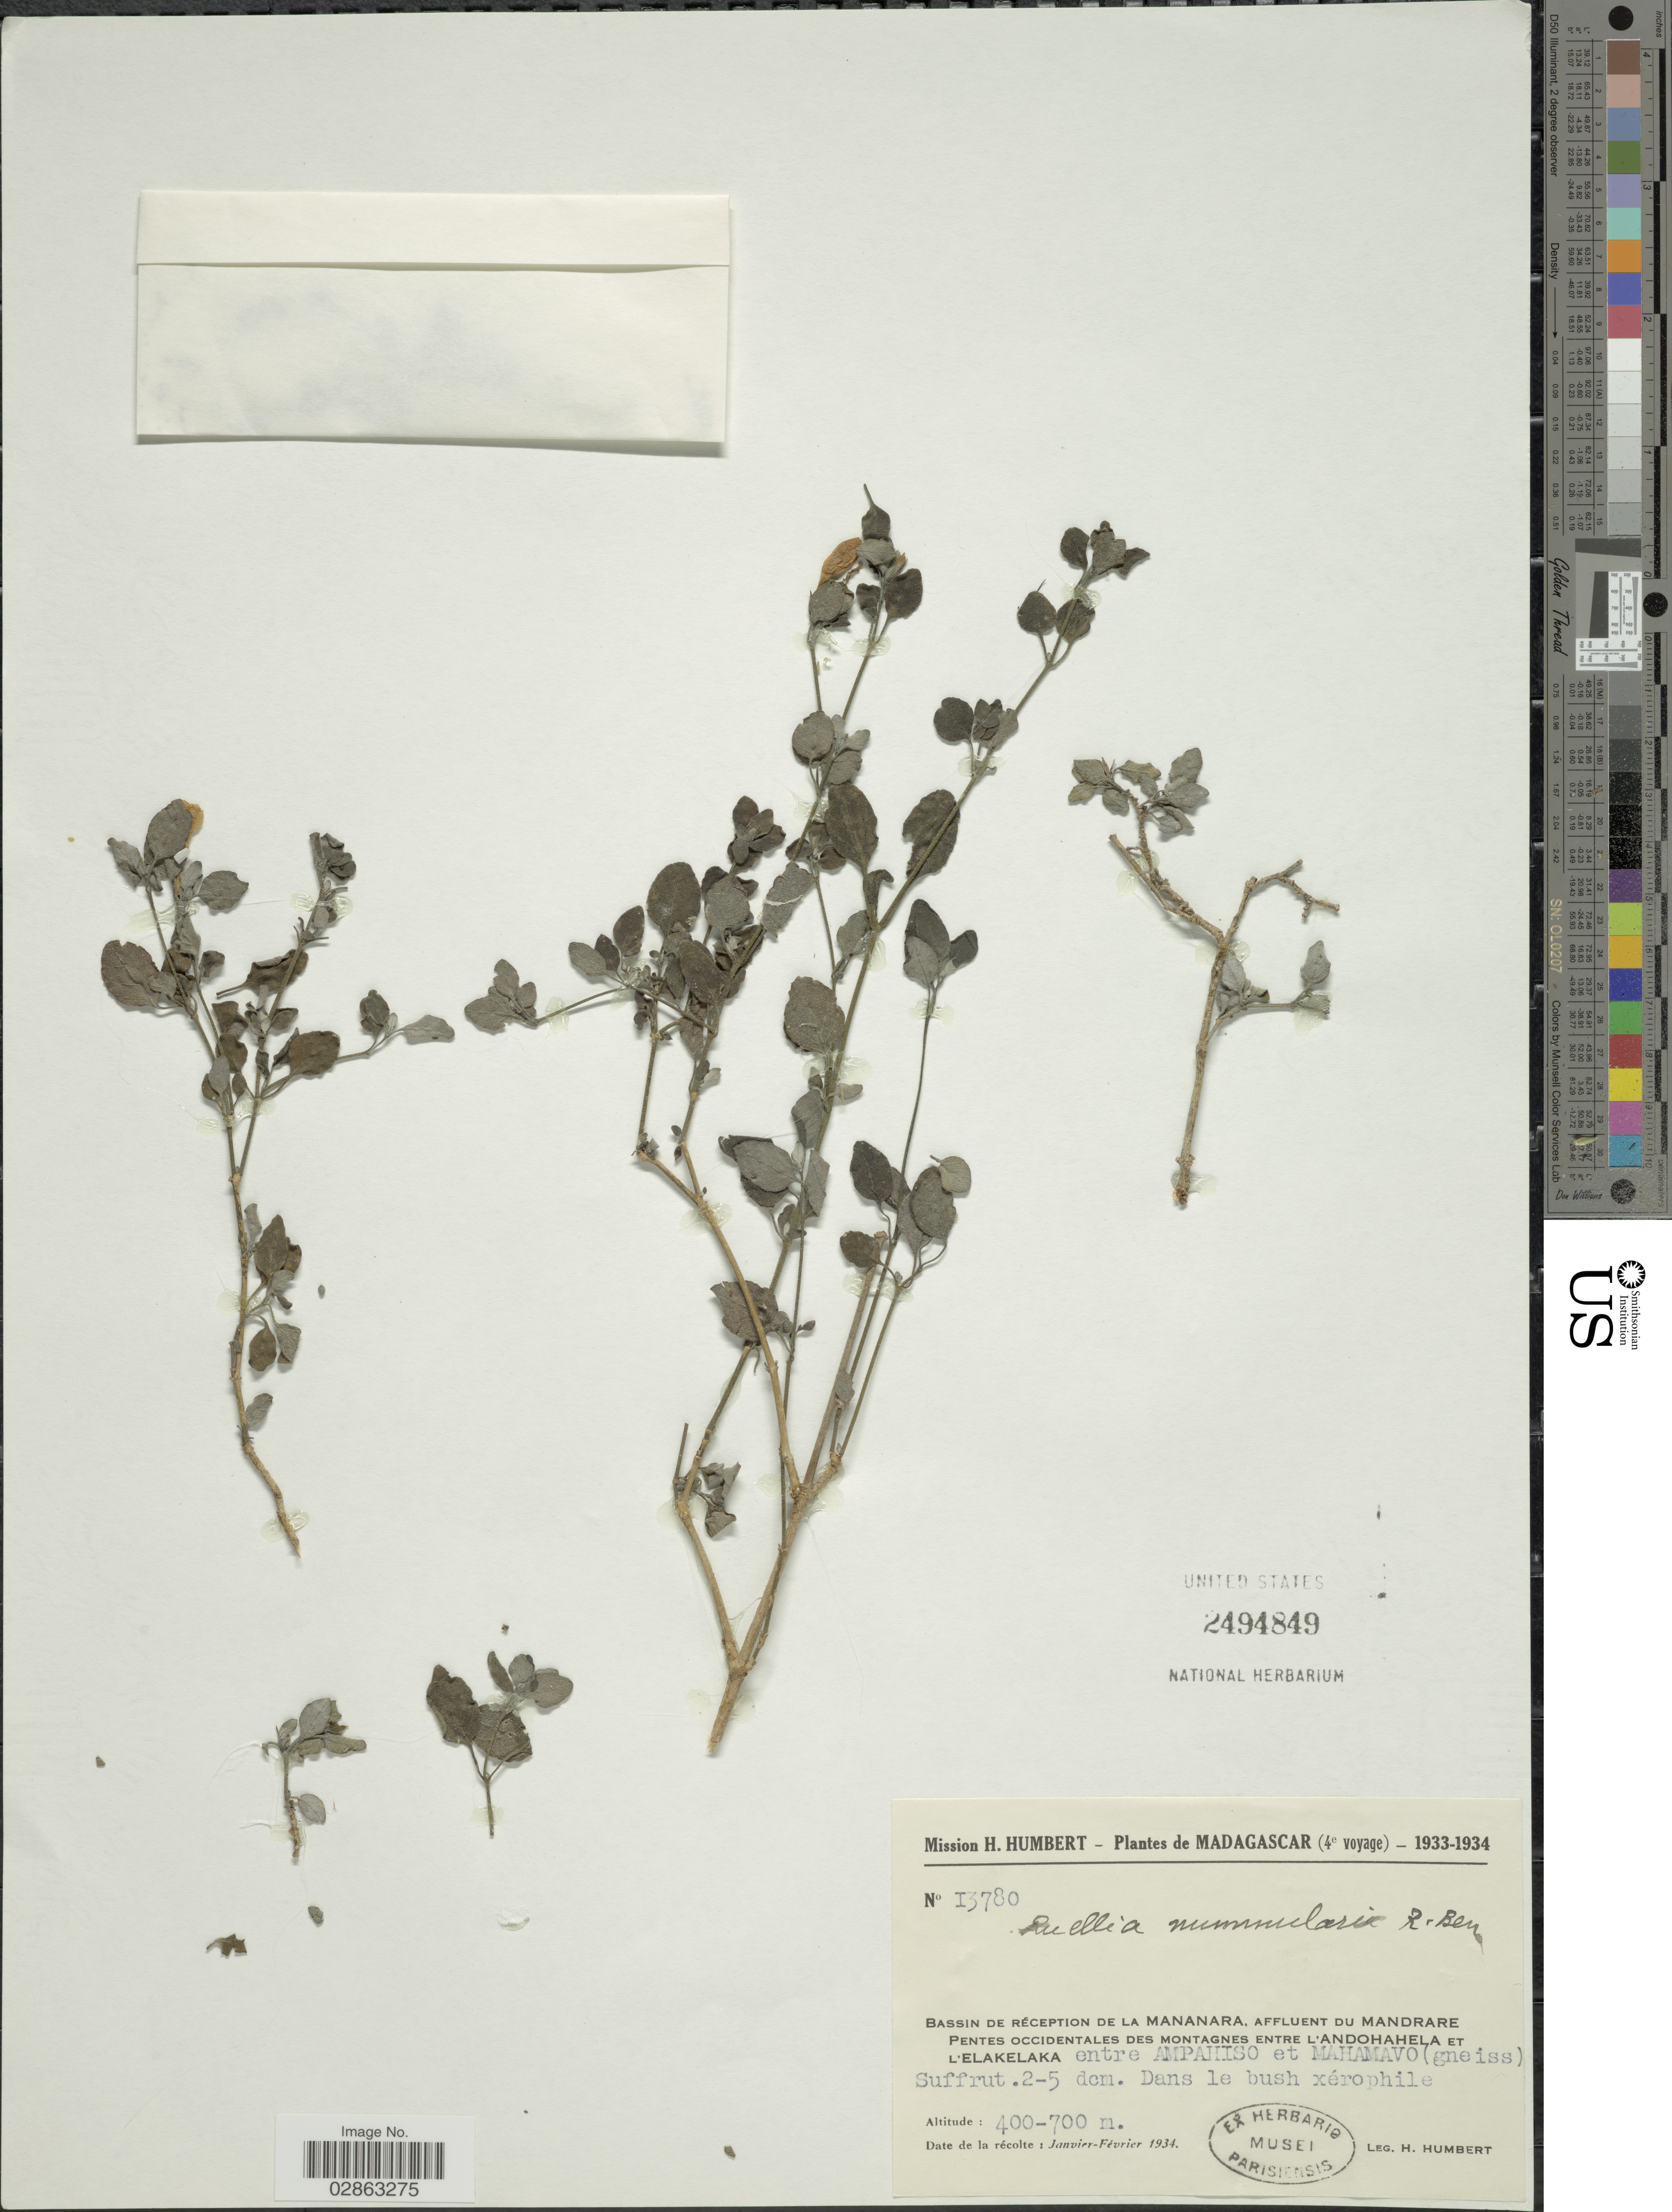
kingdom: Plantae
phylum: Tracheophyta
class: Magnoliopsida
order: Lamiales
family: Acanthaceae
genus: Ruellia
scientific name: Ruellia nummularia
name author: Benoist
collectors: H. Humbert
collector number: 13780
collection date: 1934-01/1934-02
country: Madagascar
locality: Bassin de réception de la Mananara, affluent du Mandrare pentes occidentales des montagnes entre l'Andohahela et l'Elakelaka entre Ampahiso et Mahamavo (gneiss).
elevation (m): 400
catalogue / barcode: US 2494849